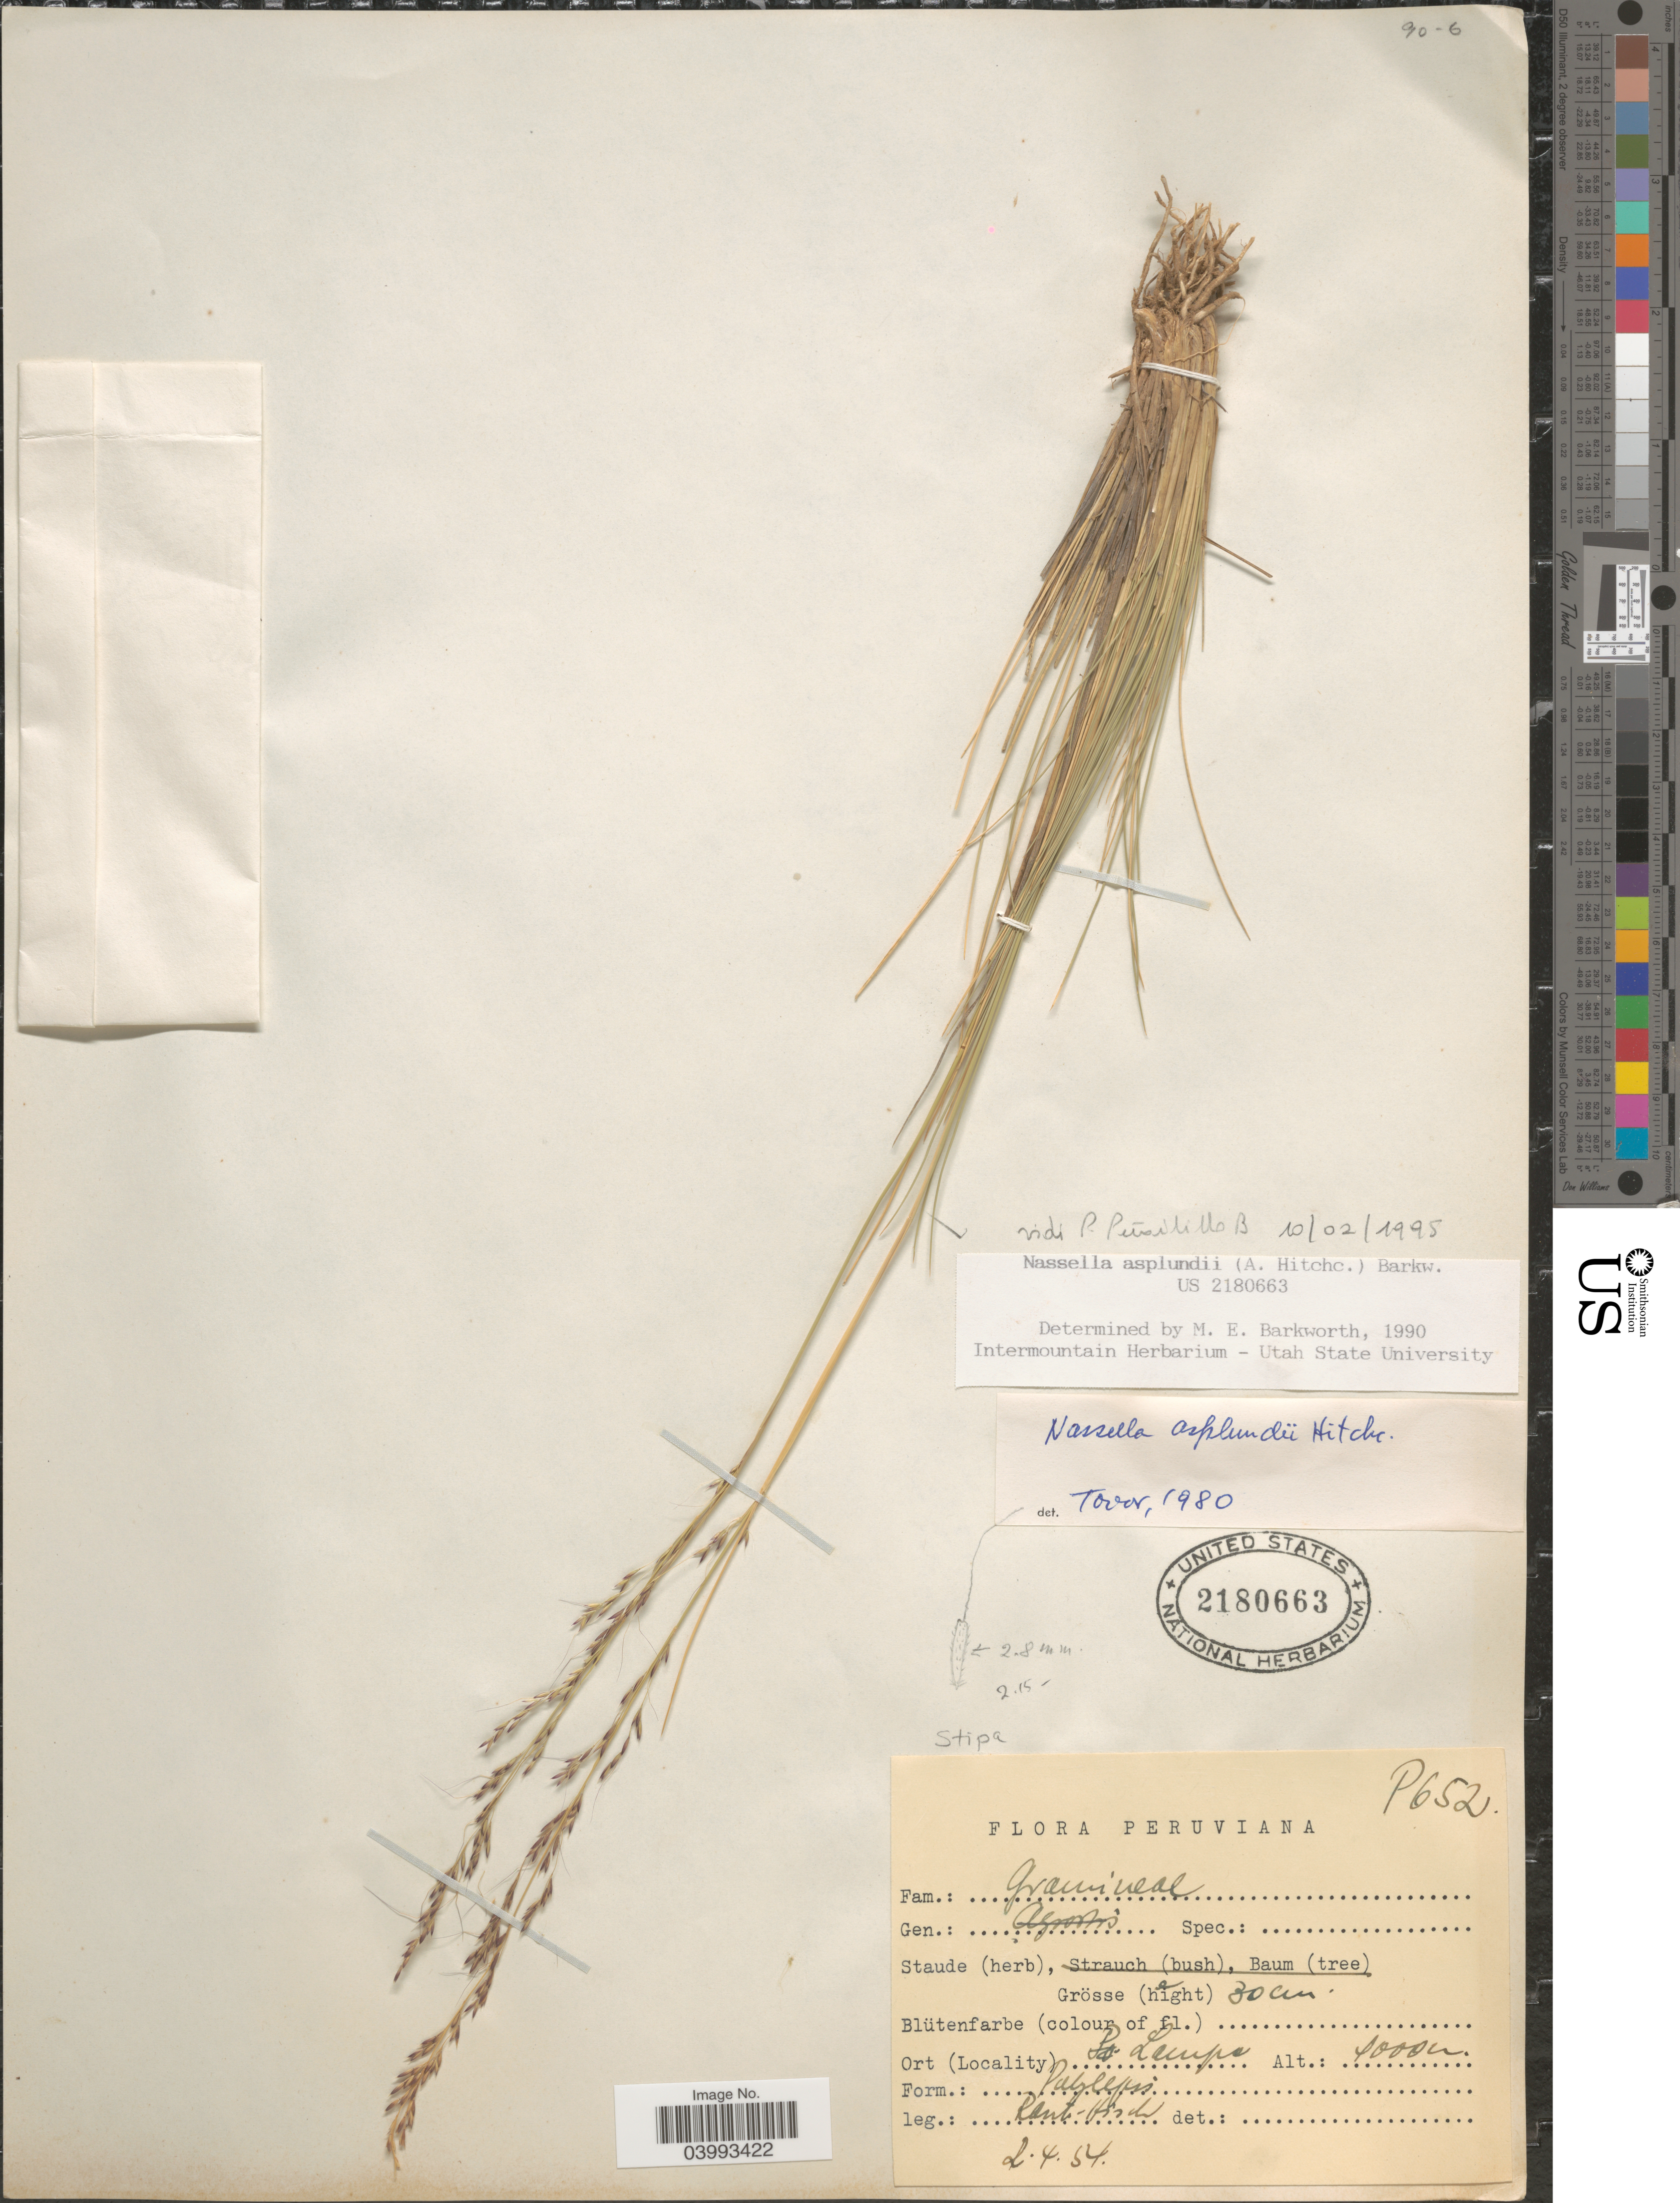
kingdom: Plantae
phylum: Tracheophyta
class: Liliopsida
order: Poales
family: Poaceae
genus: Nassella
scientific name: Nassella asplundii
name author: Hitchc.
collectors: W. Rauh & G. Hirsch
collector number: P652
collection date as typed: Transcribed d/m/y: 2/5/4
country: Peru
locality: Lampa.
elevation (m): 4000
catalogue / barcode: US 2180663